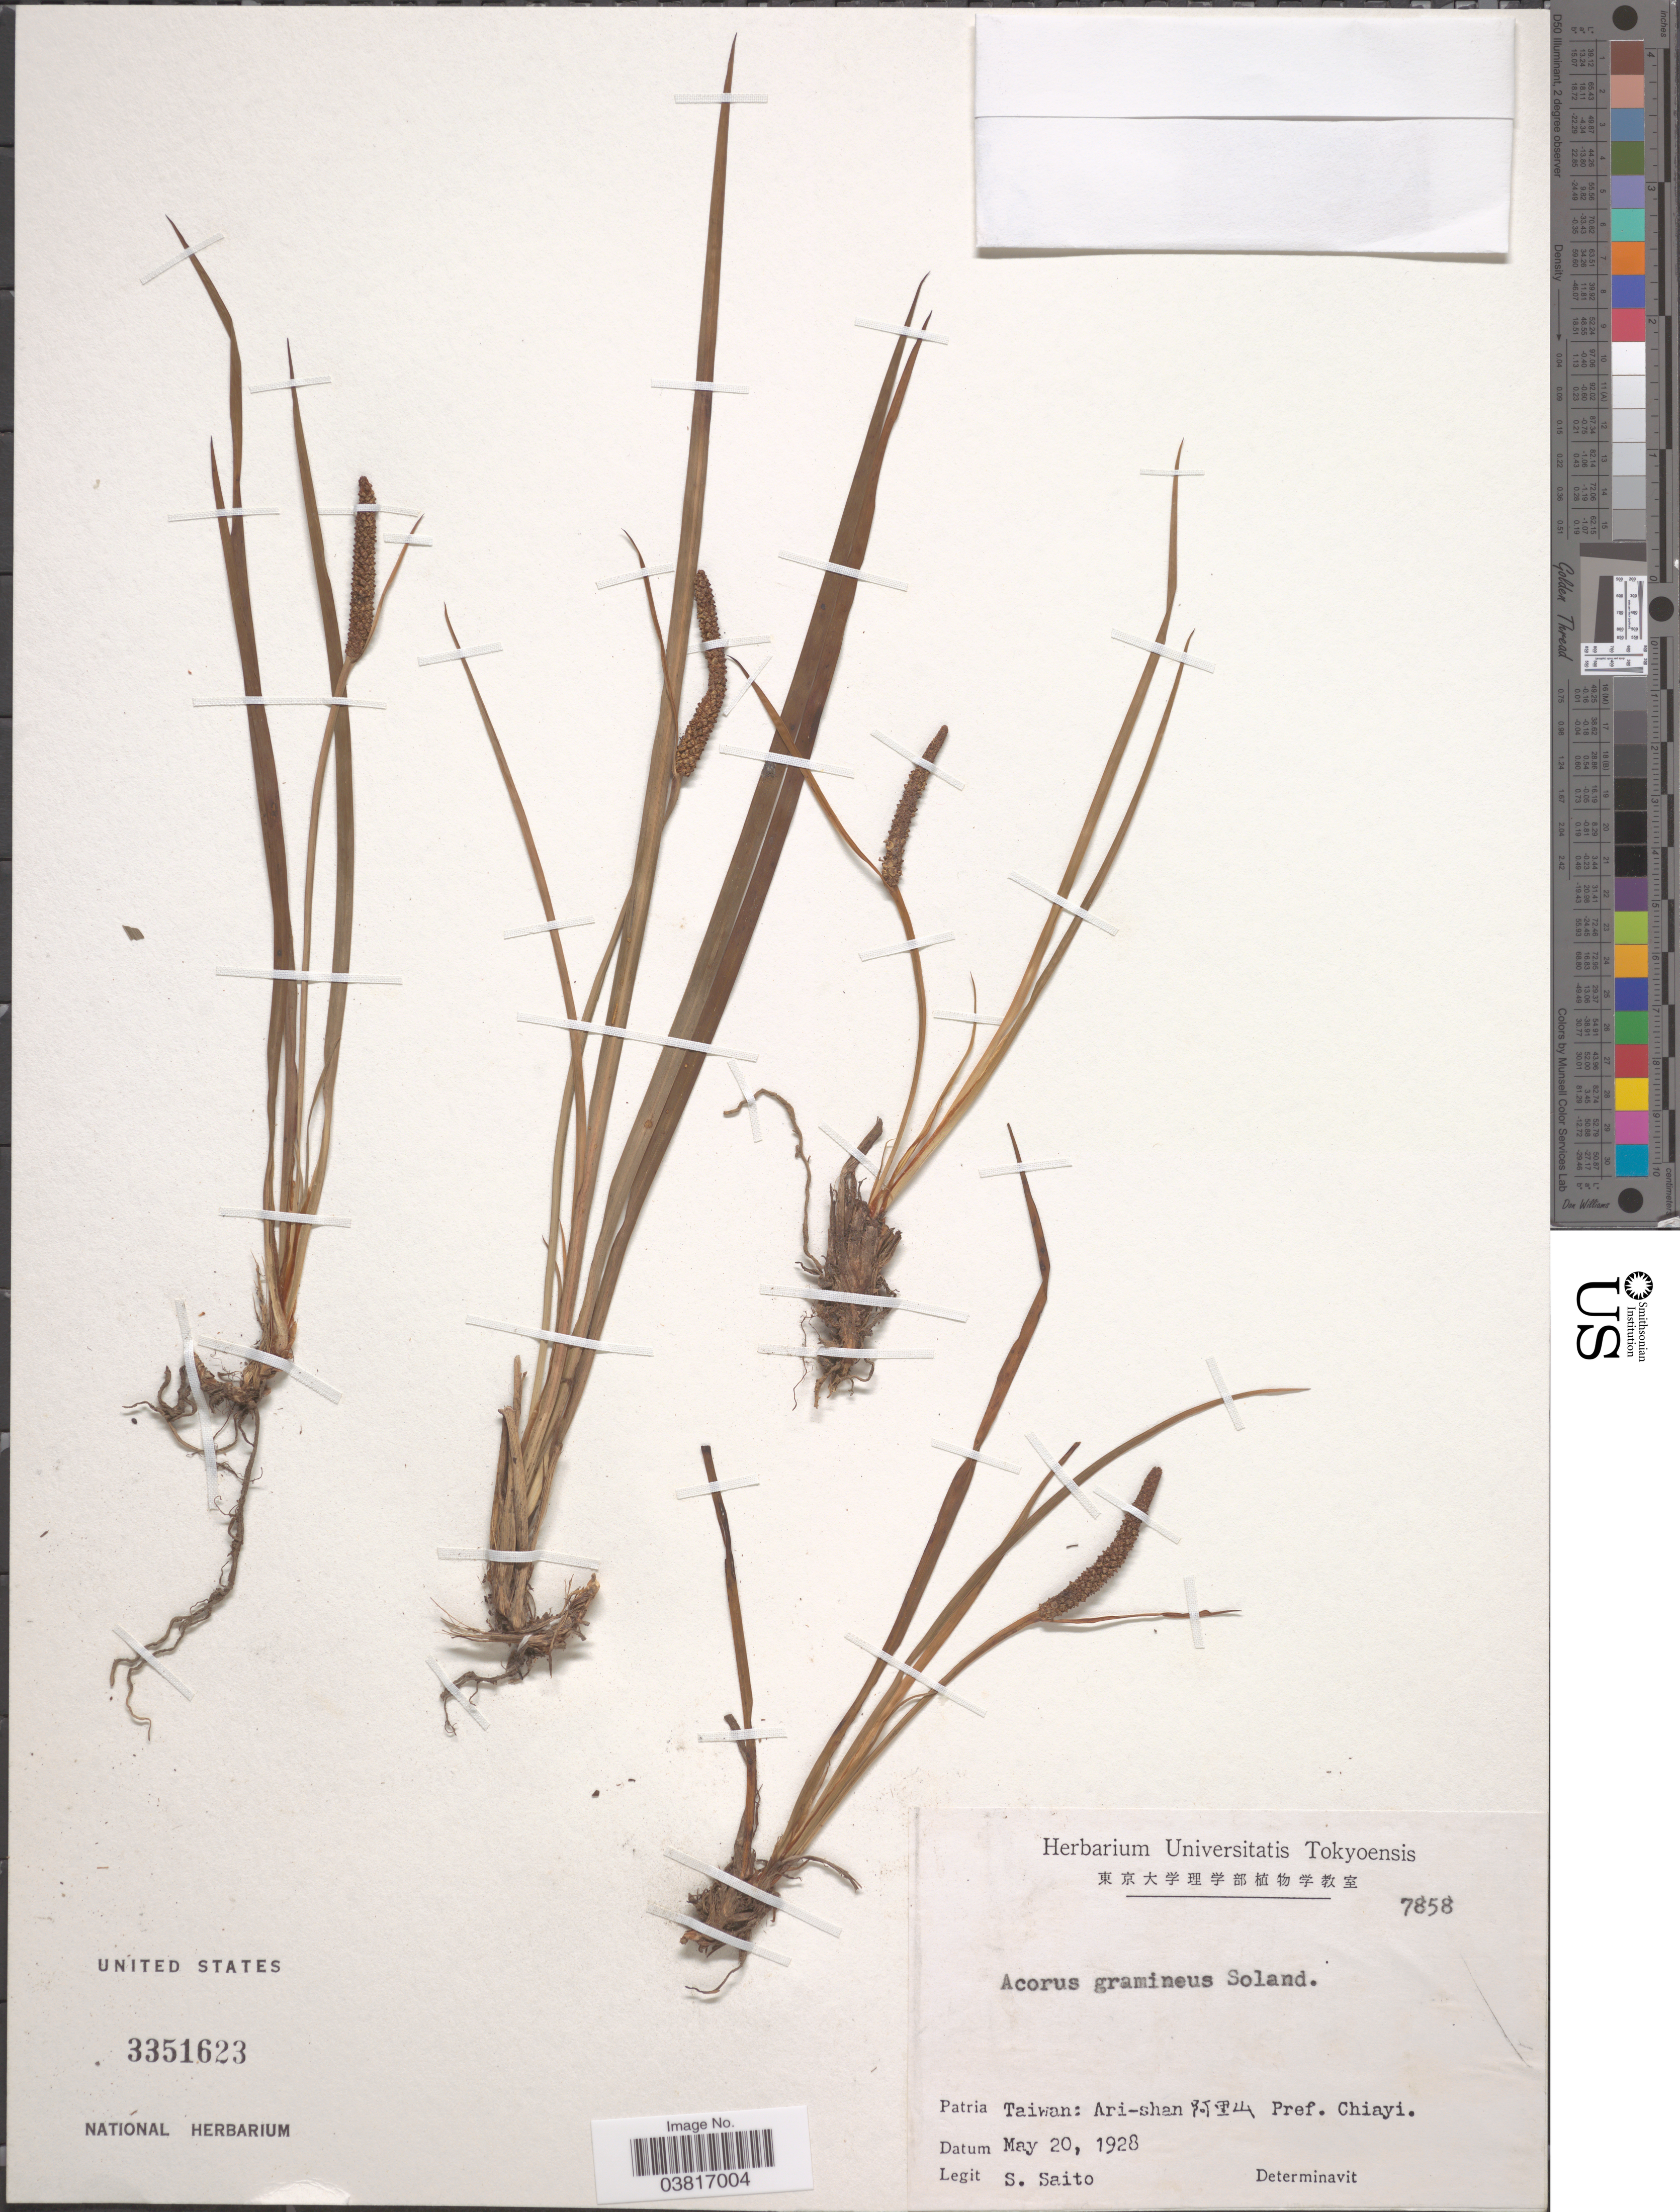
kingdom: Plantae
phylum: Tracheophyta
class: Liliopsida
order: Acorales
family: Acoraceae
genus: Acorus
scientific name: Acorus gramineus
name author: Sol. ex Aiton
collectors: S. Saito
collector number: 7858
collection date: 1928-05-20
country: Taiwan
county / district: Chiayi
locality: Alishan Township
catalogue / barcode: US 3351623